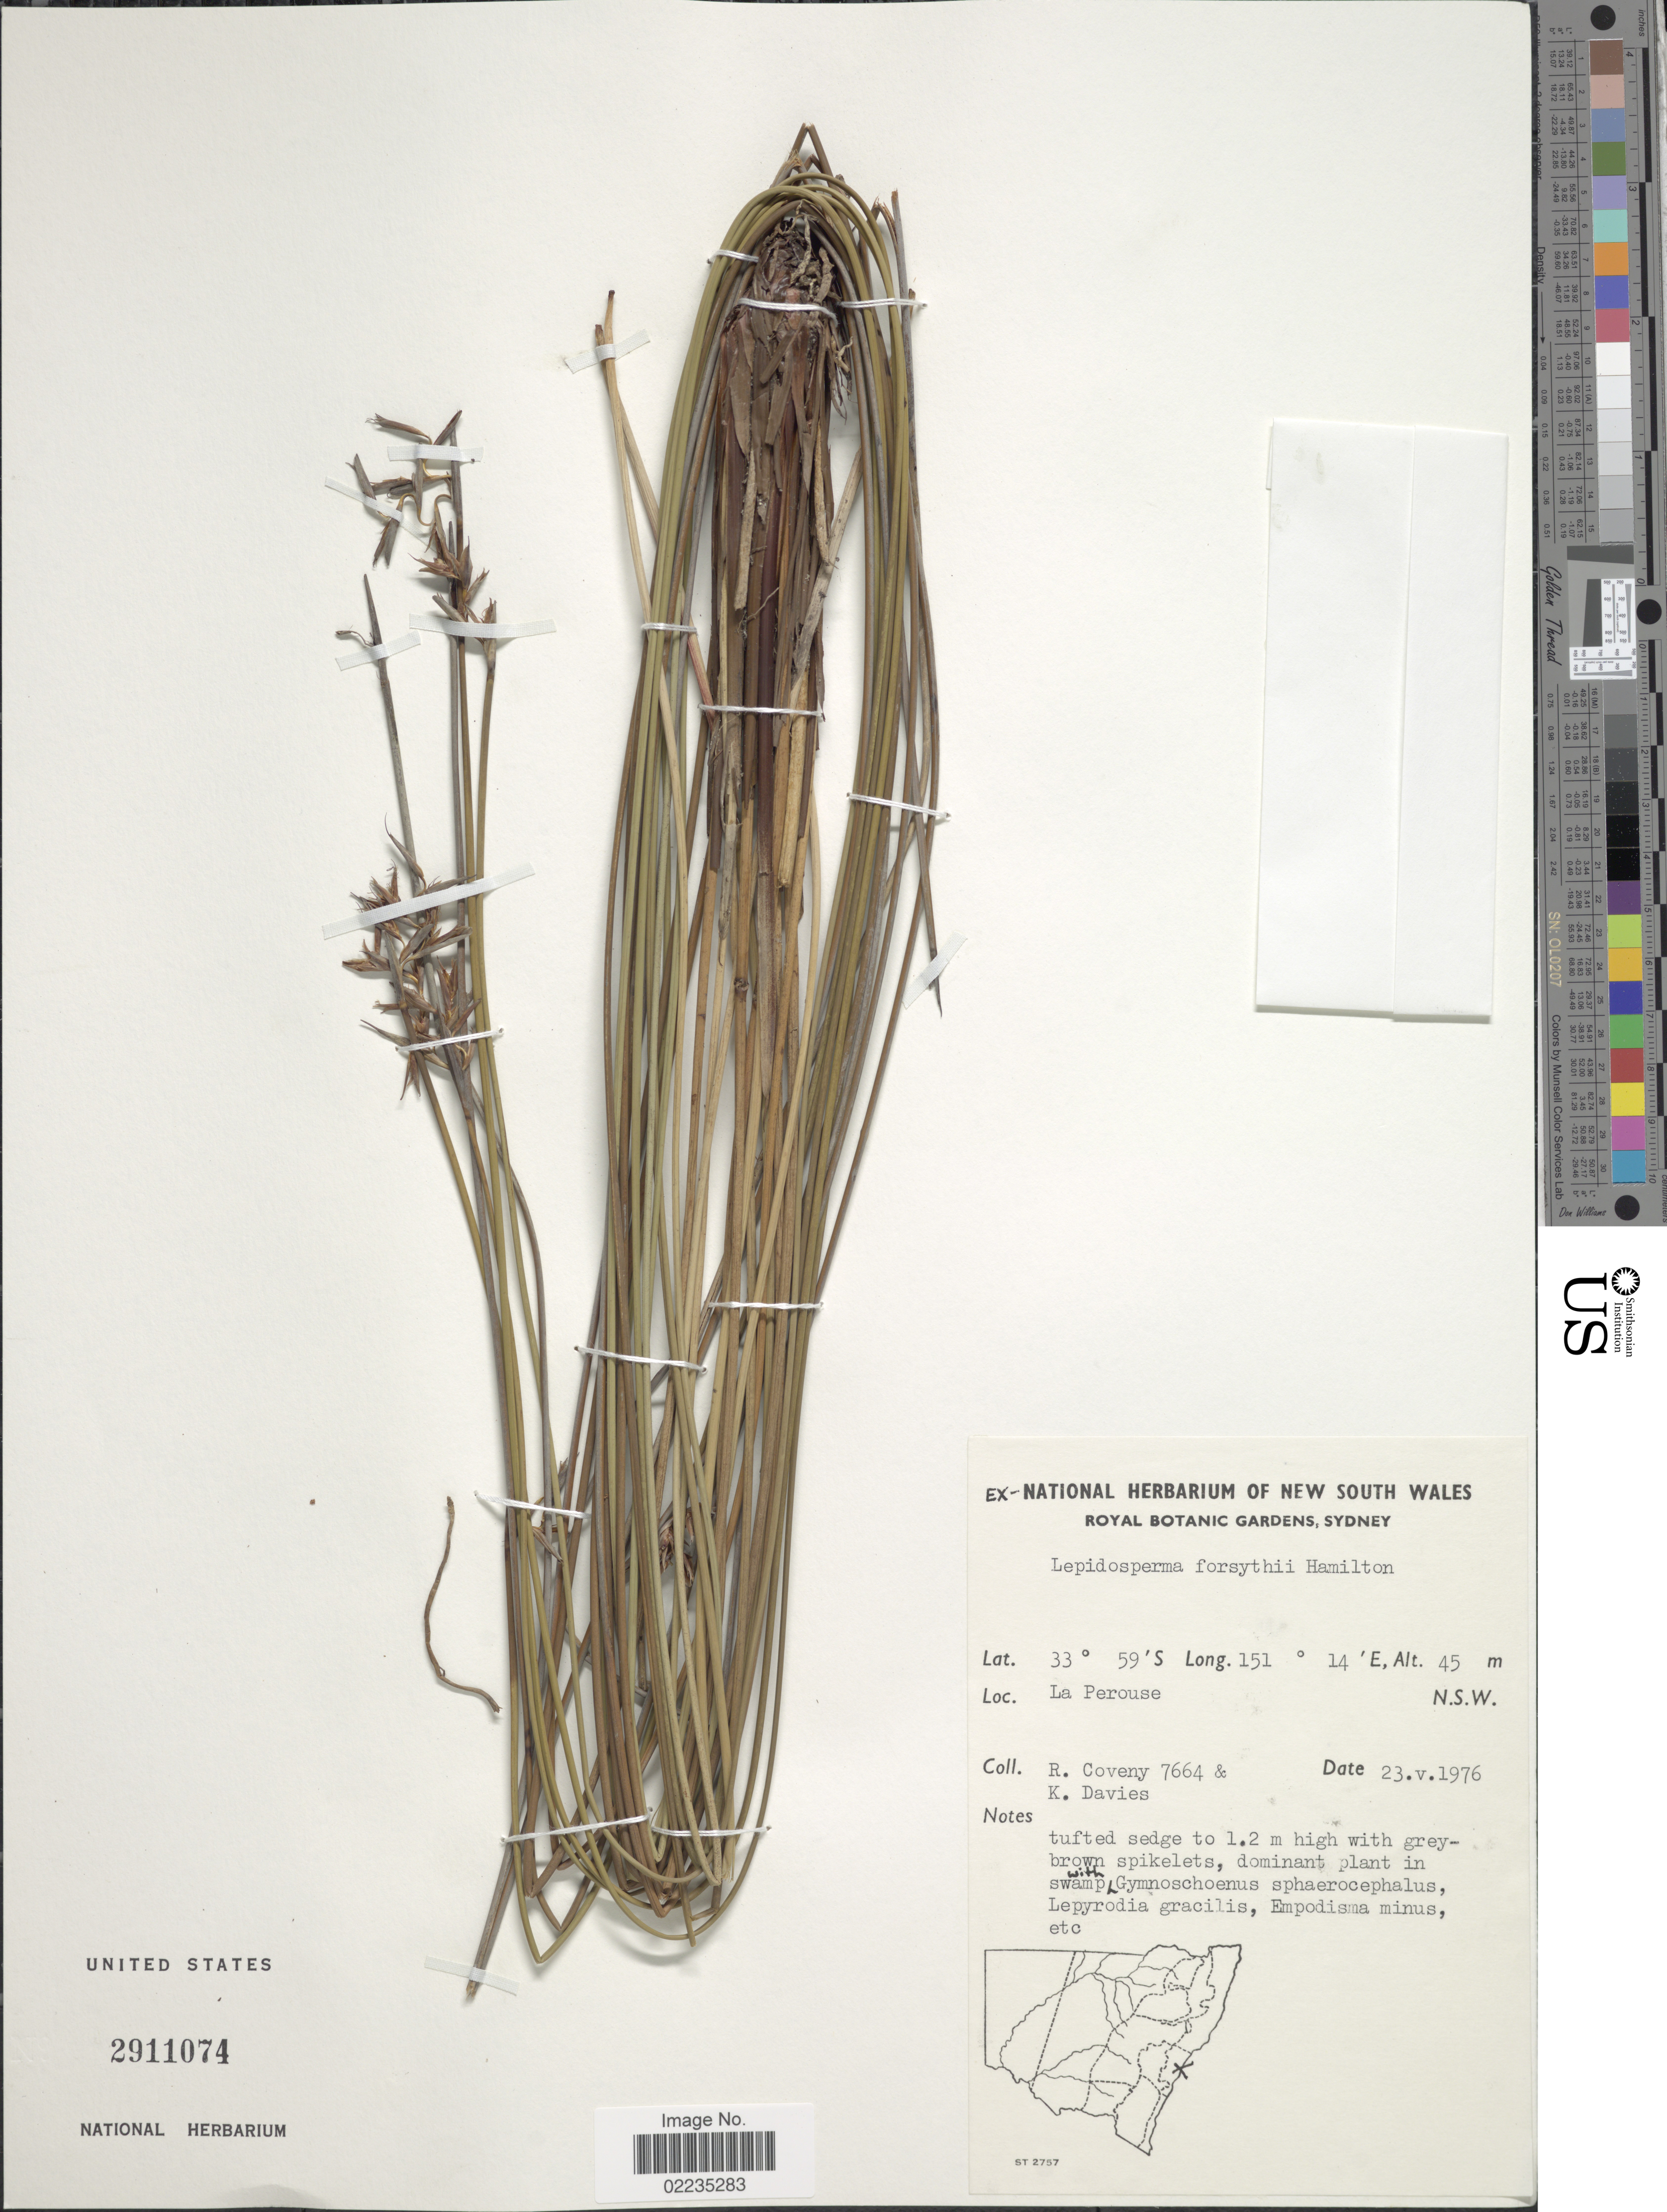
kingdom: Plantae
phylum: Tracheophyta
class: Liliopsida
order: Poales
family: Cyperaceae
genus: Lepidosperma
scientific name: Lepidosperma forsythii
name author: A.A. Ham.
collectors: R. Coveny & K. Davies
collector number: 7664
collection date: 1976-05-23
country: Australia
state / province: New South Wales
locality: La Perouse, N.S.W.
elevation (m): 45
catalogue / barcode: US 2911074